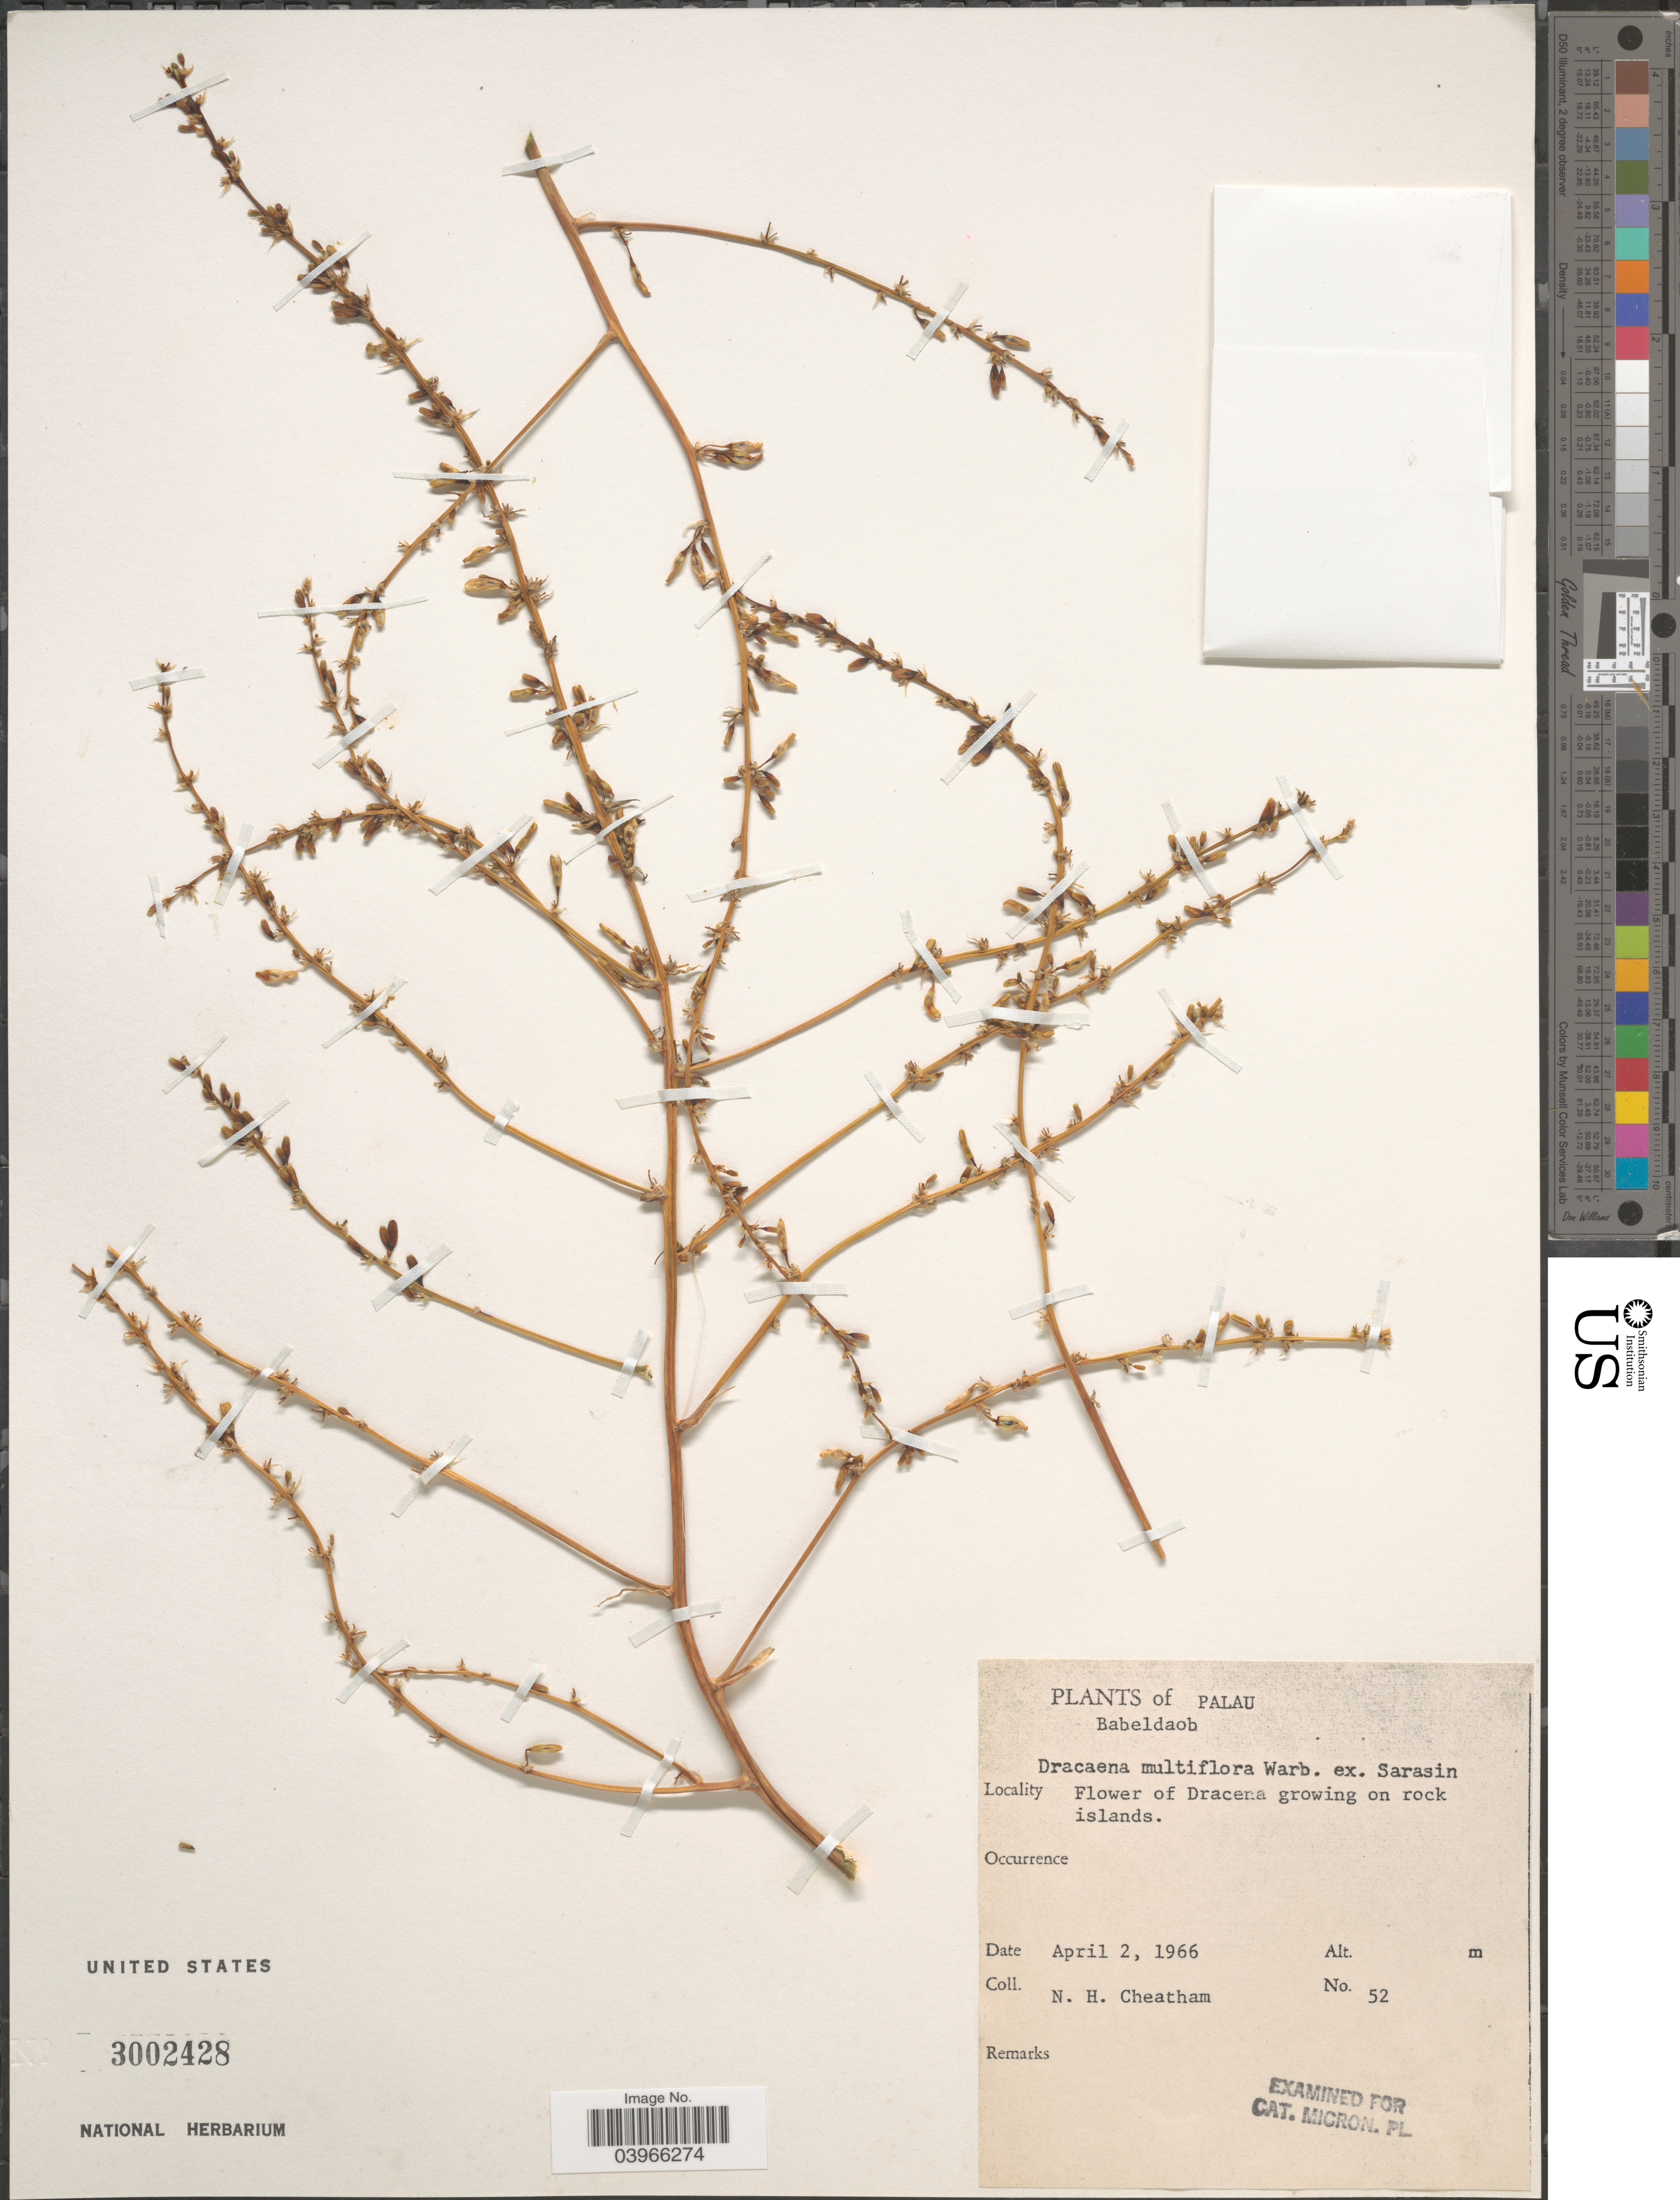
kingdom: Plantae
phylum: Tracheophyta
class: Liliopsida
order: Asparagales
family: Asparagaceae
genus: Dracaena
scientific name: Dracaena multiflora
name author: Warb. ex Sarasin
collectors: N. H. Cheatham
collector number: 52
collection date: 1966-04-02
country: Palau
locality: Palau. Babeldaob. Flower of Dracena growing on rock islands.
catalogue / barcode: US 3002428